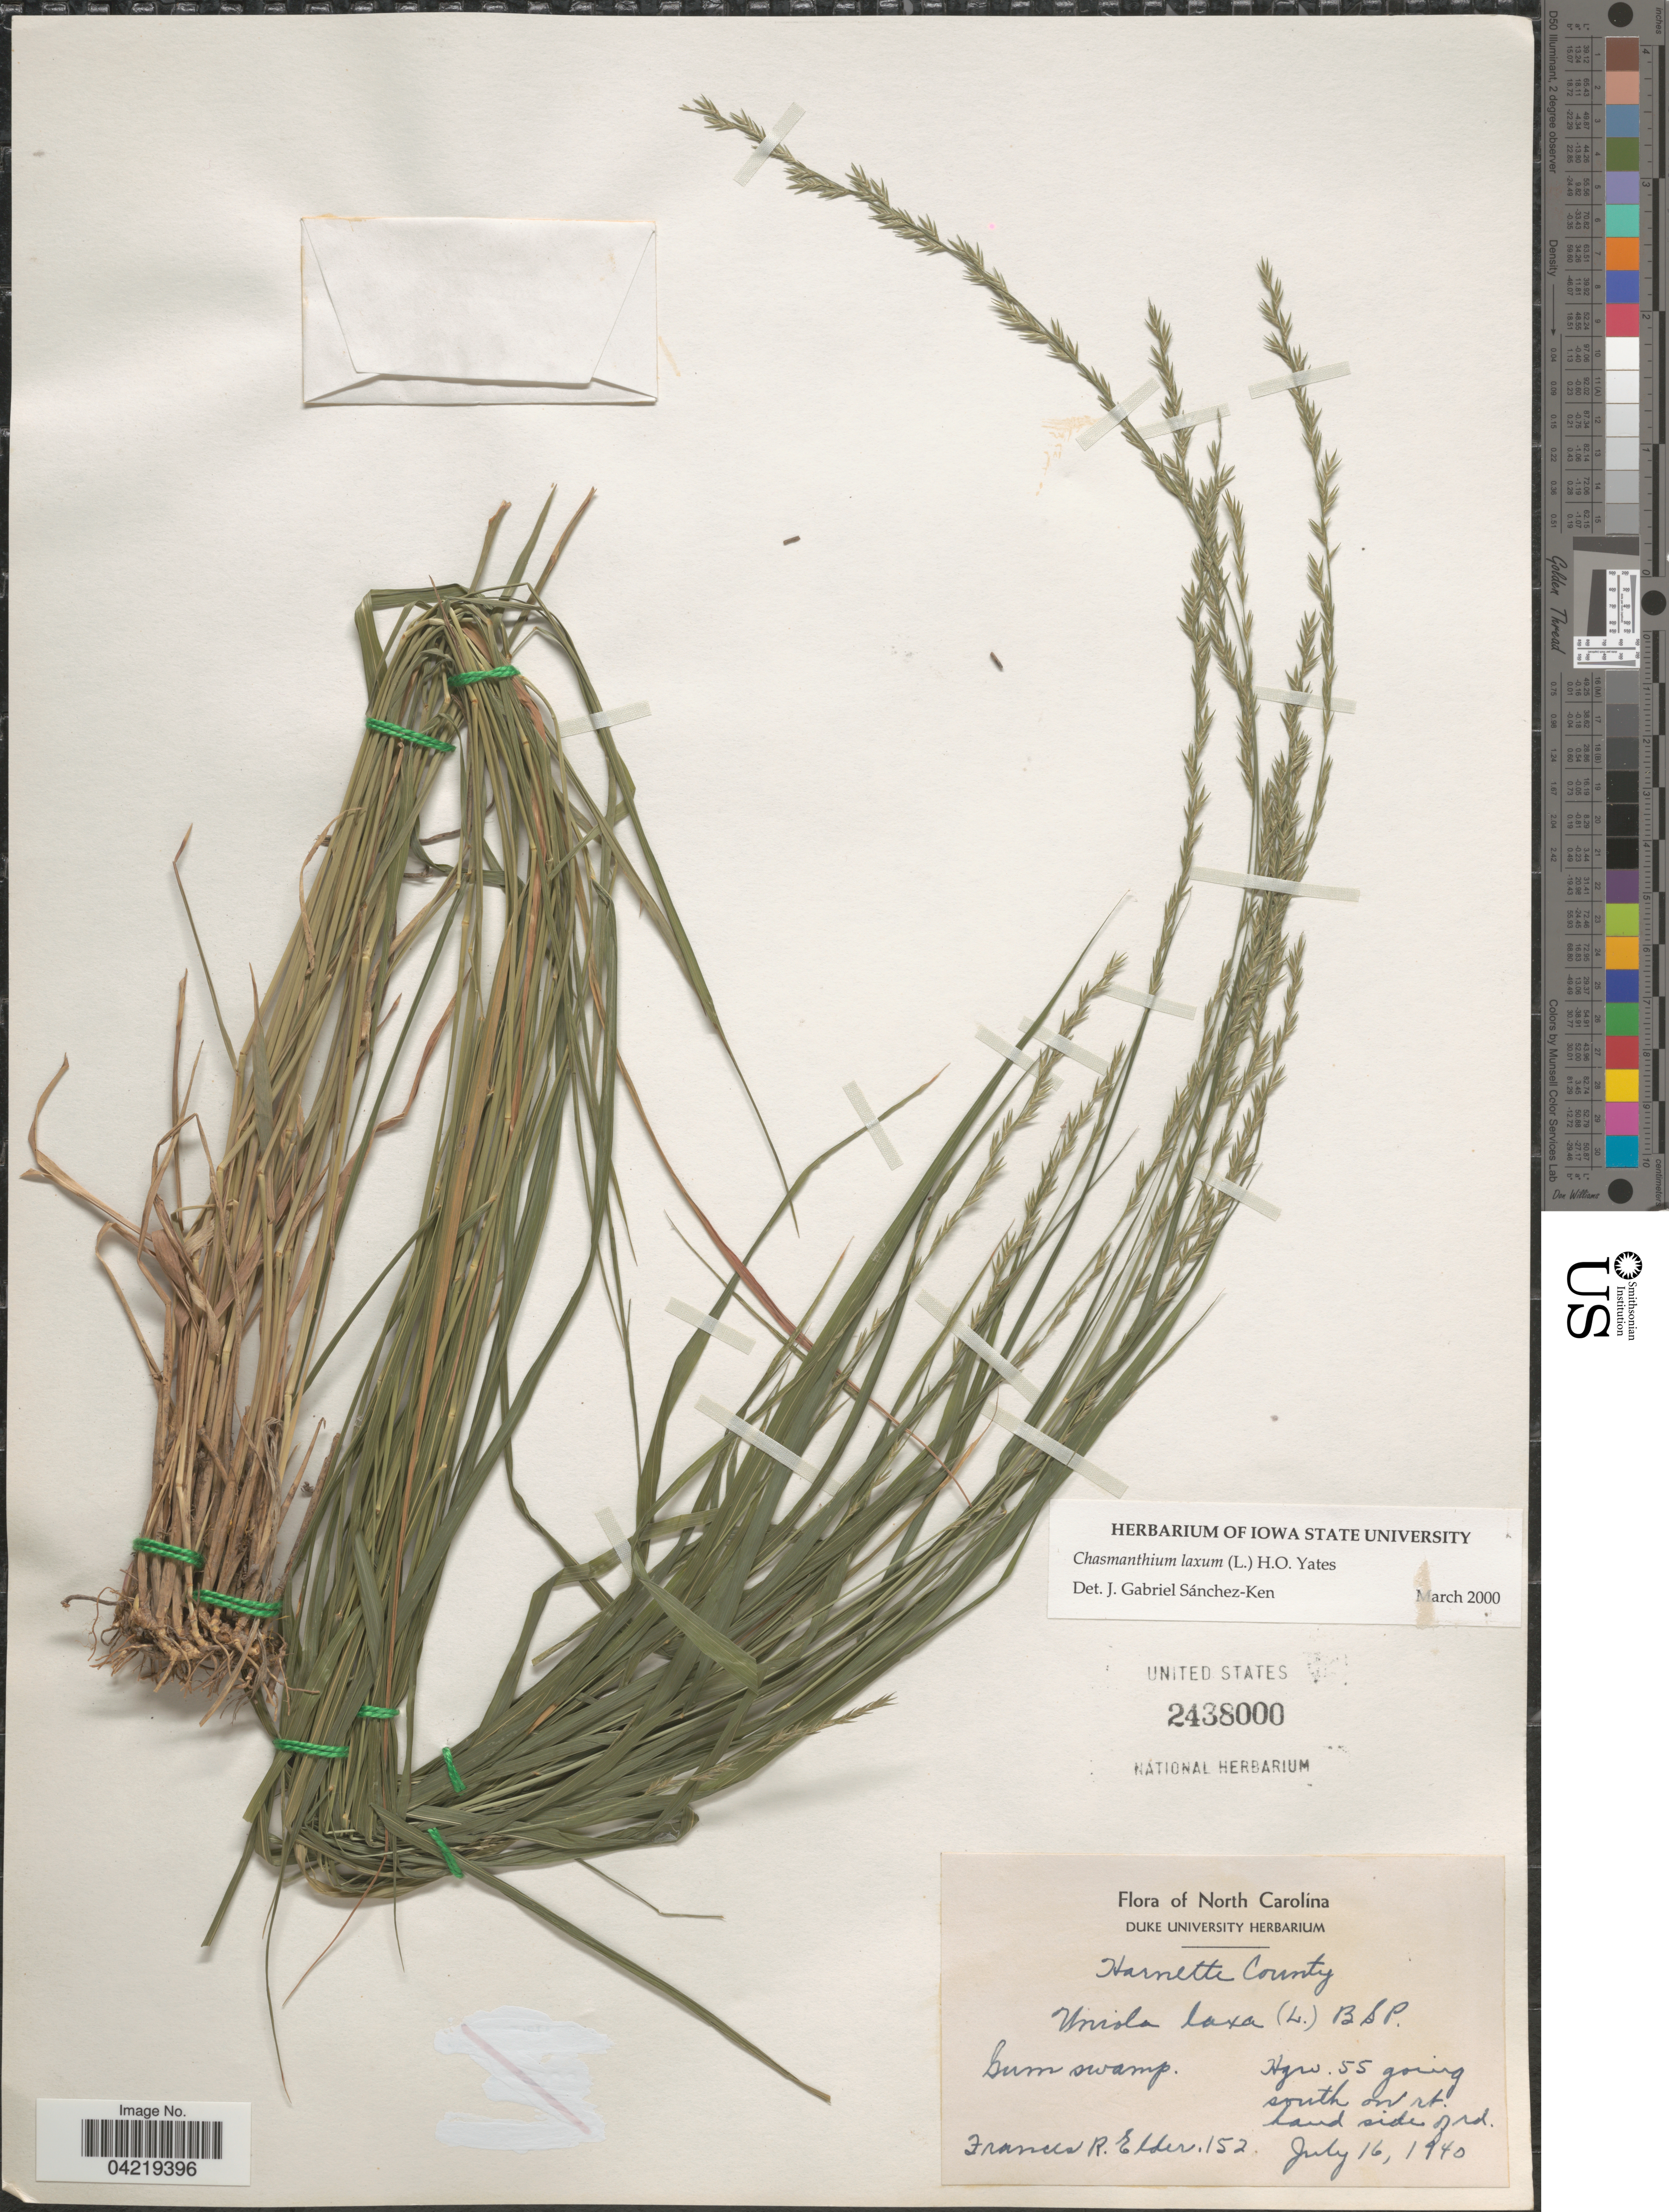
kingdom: Plantae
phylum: Tracheophyta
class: Liliopsida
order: Poales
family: Poaceae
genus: Chasmanthium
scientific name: Chasmanthium laxum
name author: (L.) H.O. Yates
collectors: F. Elder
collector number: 152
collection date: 1940-07-16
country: United States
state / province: North Carolina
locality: Harnette County. Sum swamp Hgw. 55 going south on rt. land side of rd.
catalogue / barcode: US 2438000